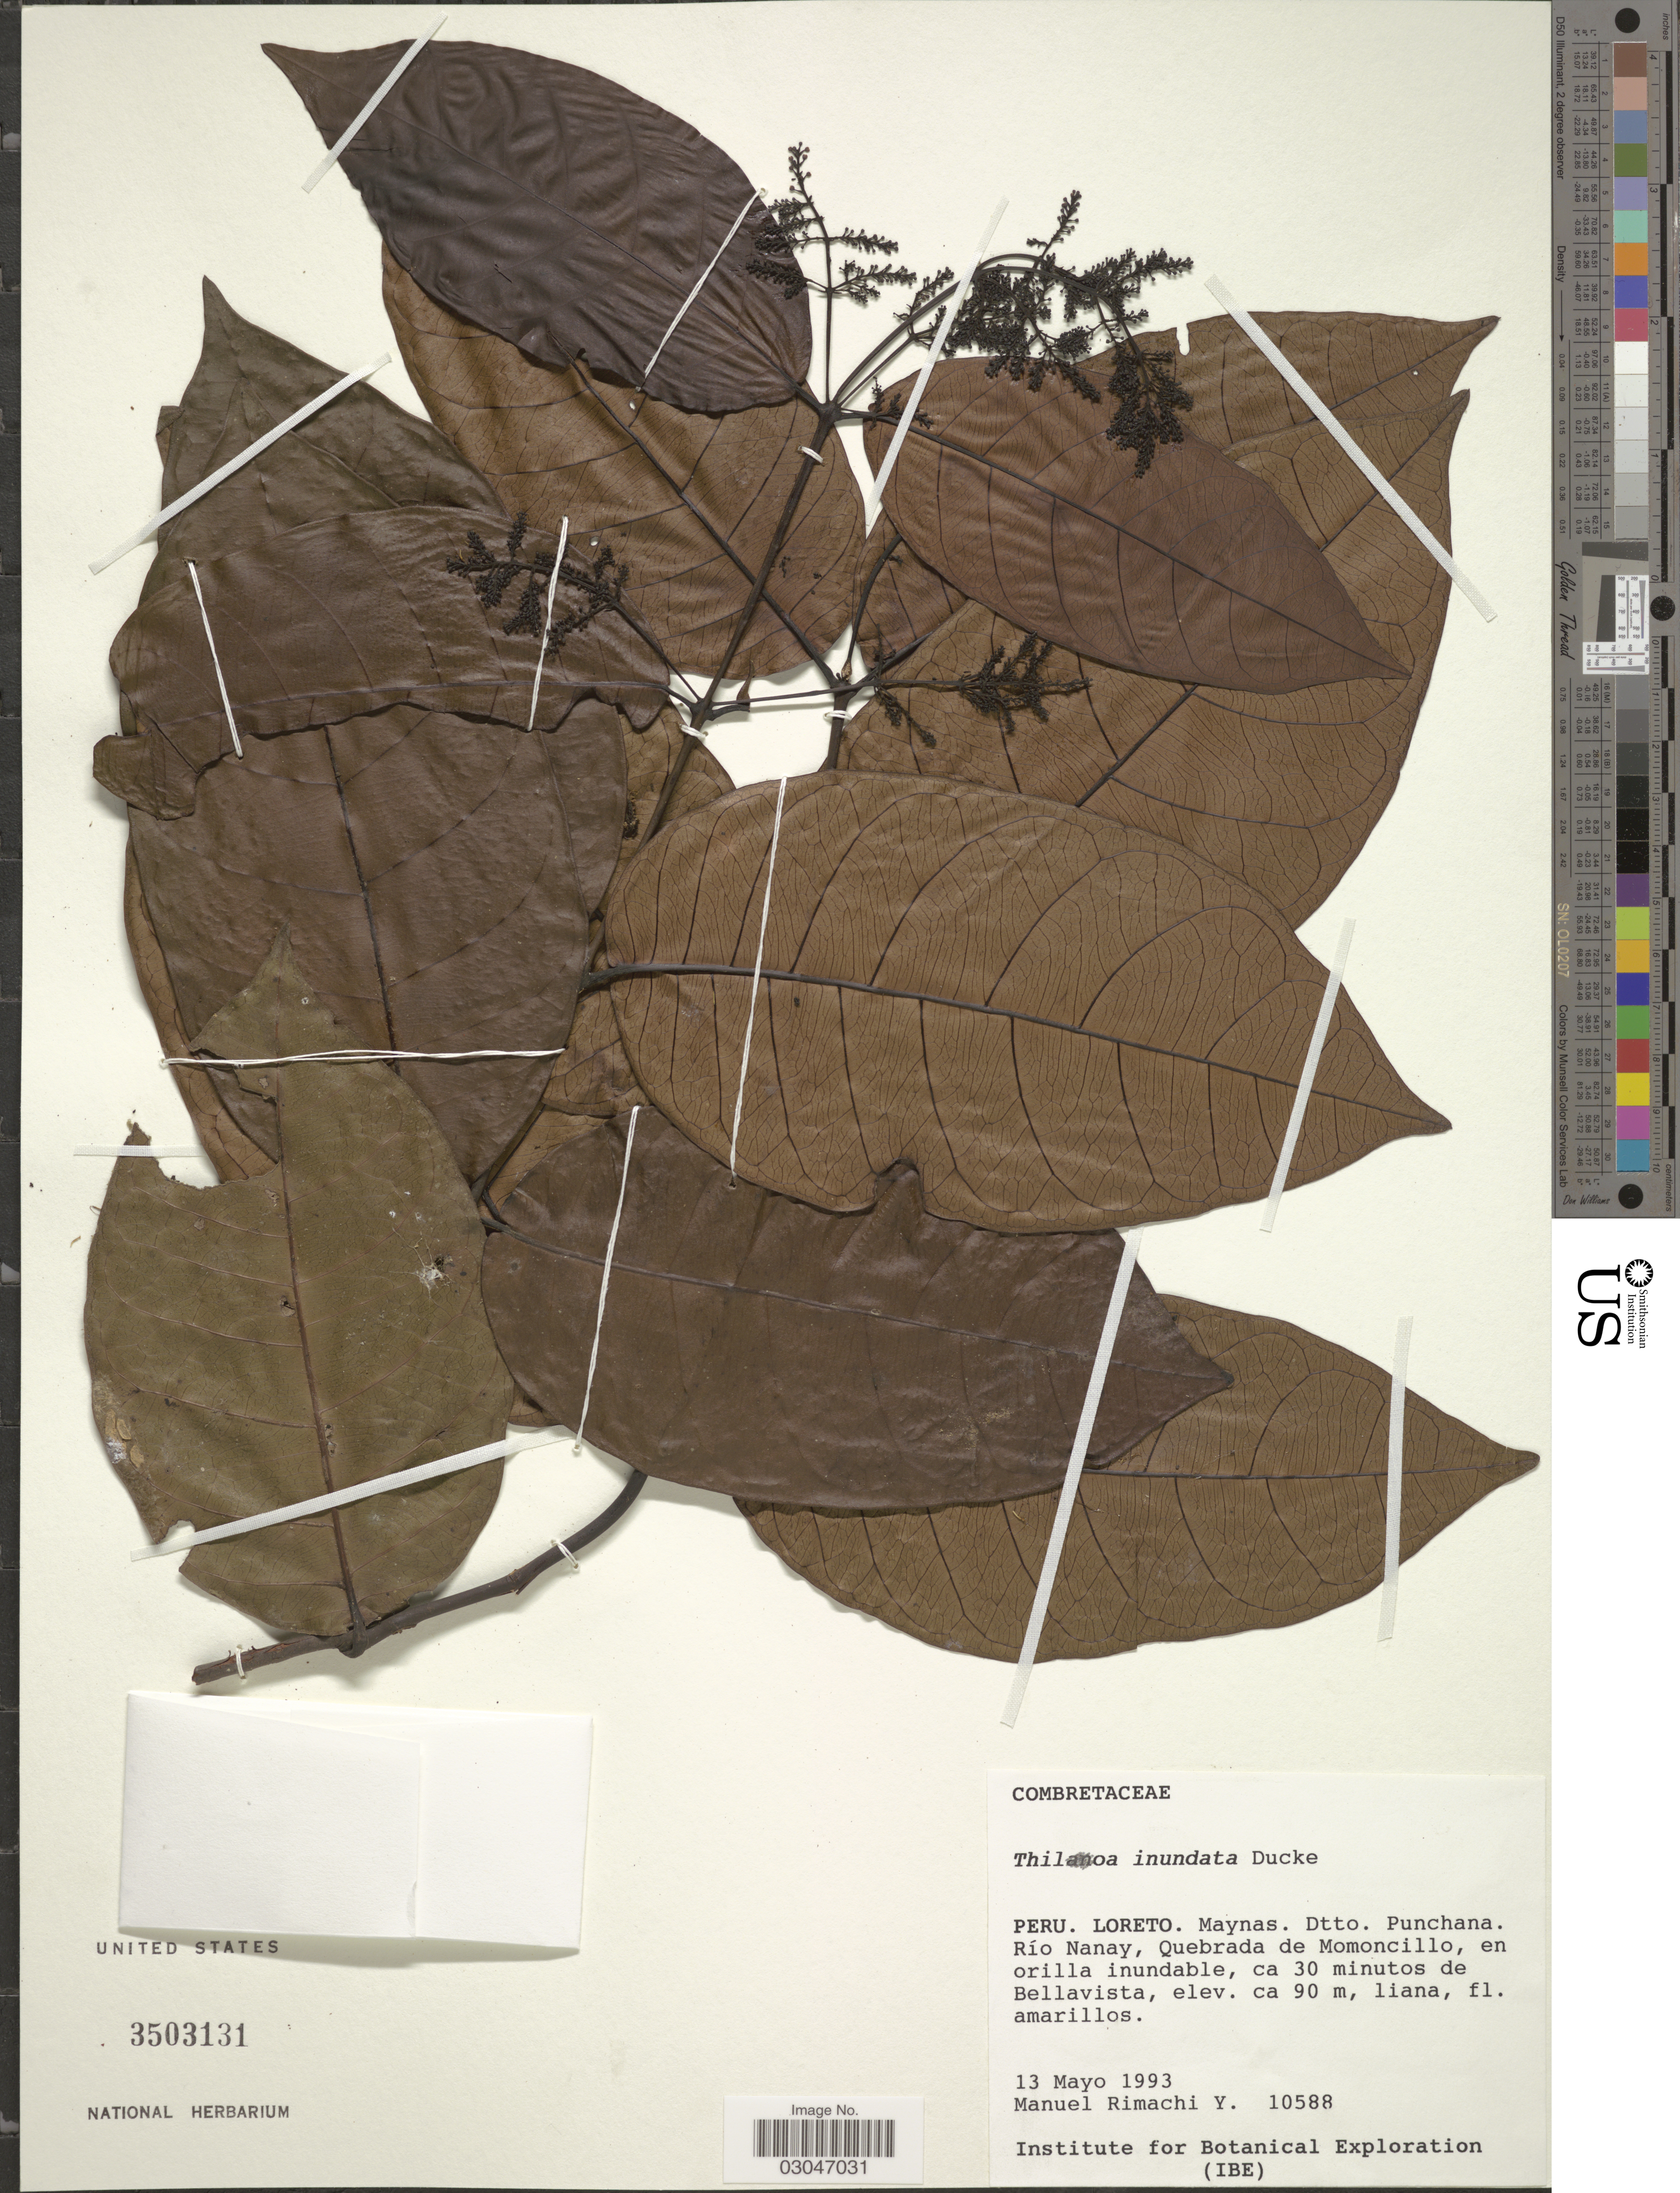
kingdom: Plantae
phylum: Tracheophyta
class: Magnoliopsida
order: Myrtales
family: Combretaceae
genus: Thiloa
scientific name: Thiloa inundata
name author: Ducke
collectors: M. Rimachi Y.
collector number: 10588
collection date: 1993-05-13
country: Peru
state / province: Loreto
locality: Maynas. Dtto. Punchana. Río Nanay, Quebrada de Momoncillo, en orilla inundable, ca 30 minutos de Bellavista.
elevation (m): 90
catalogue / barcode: US 3503131